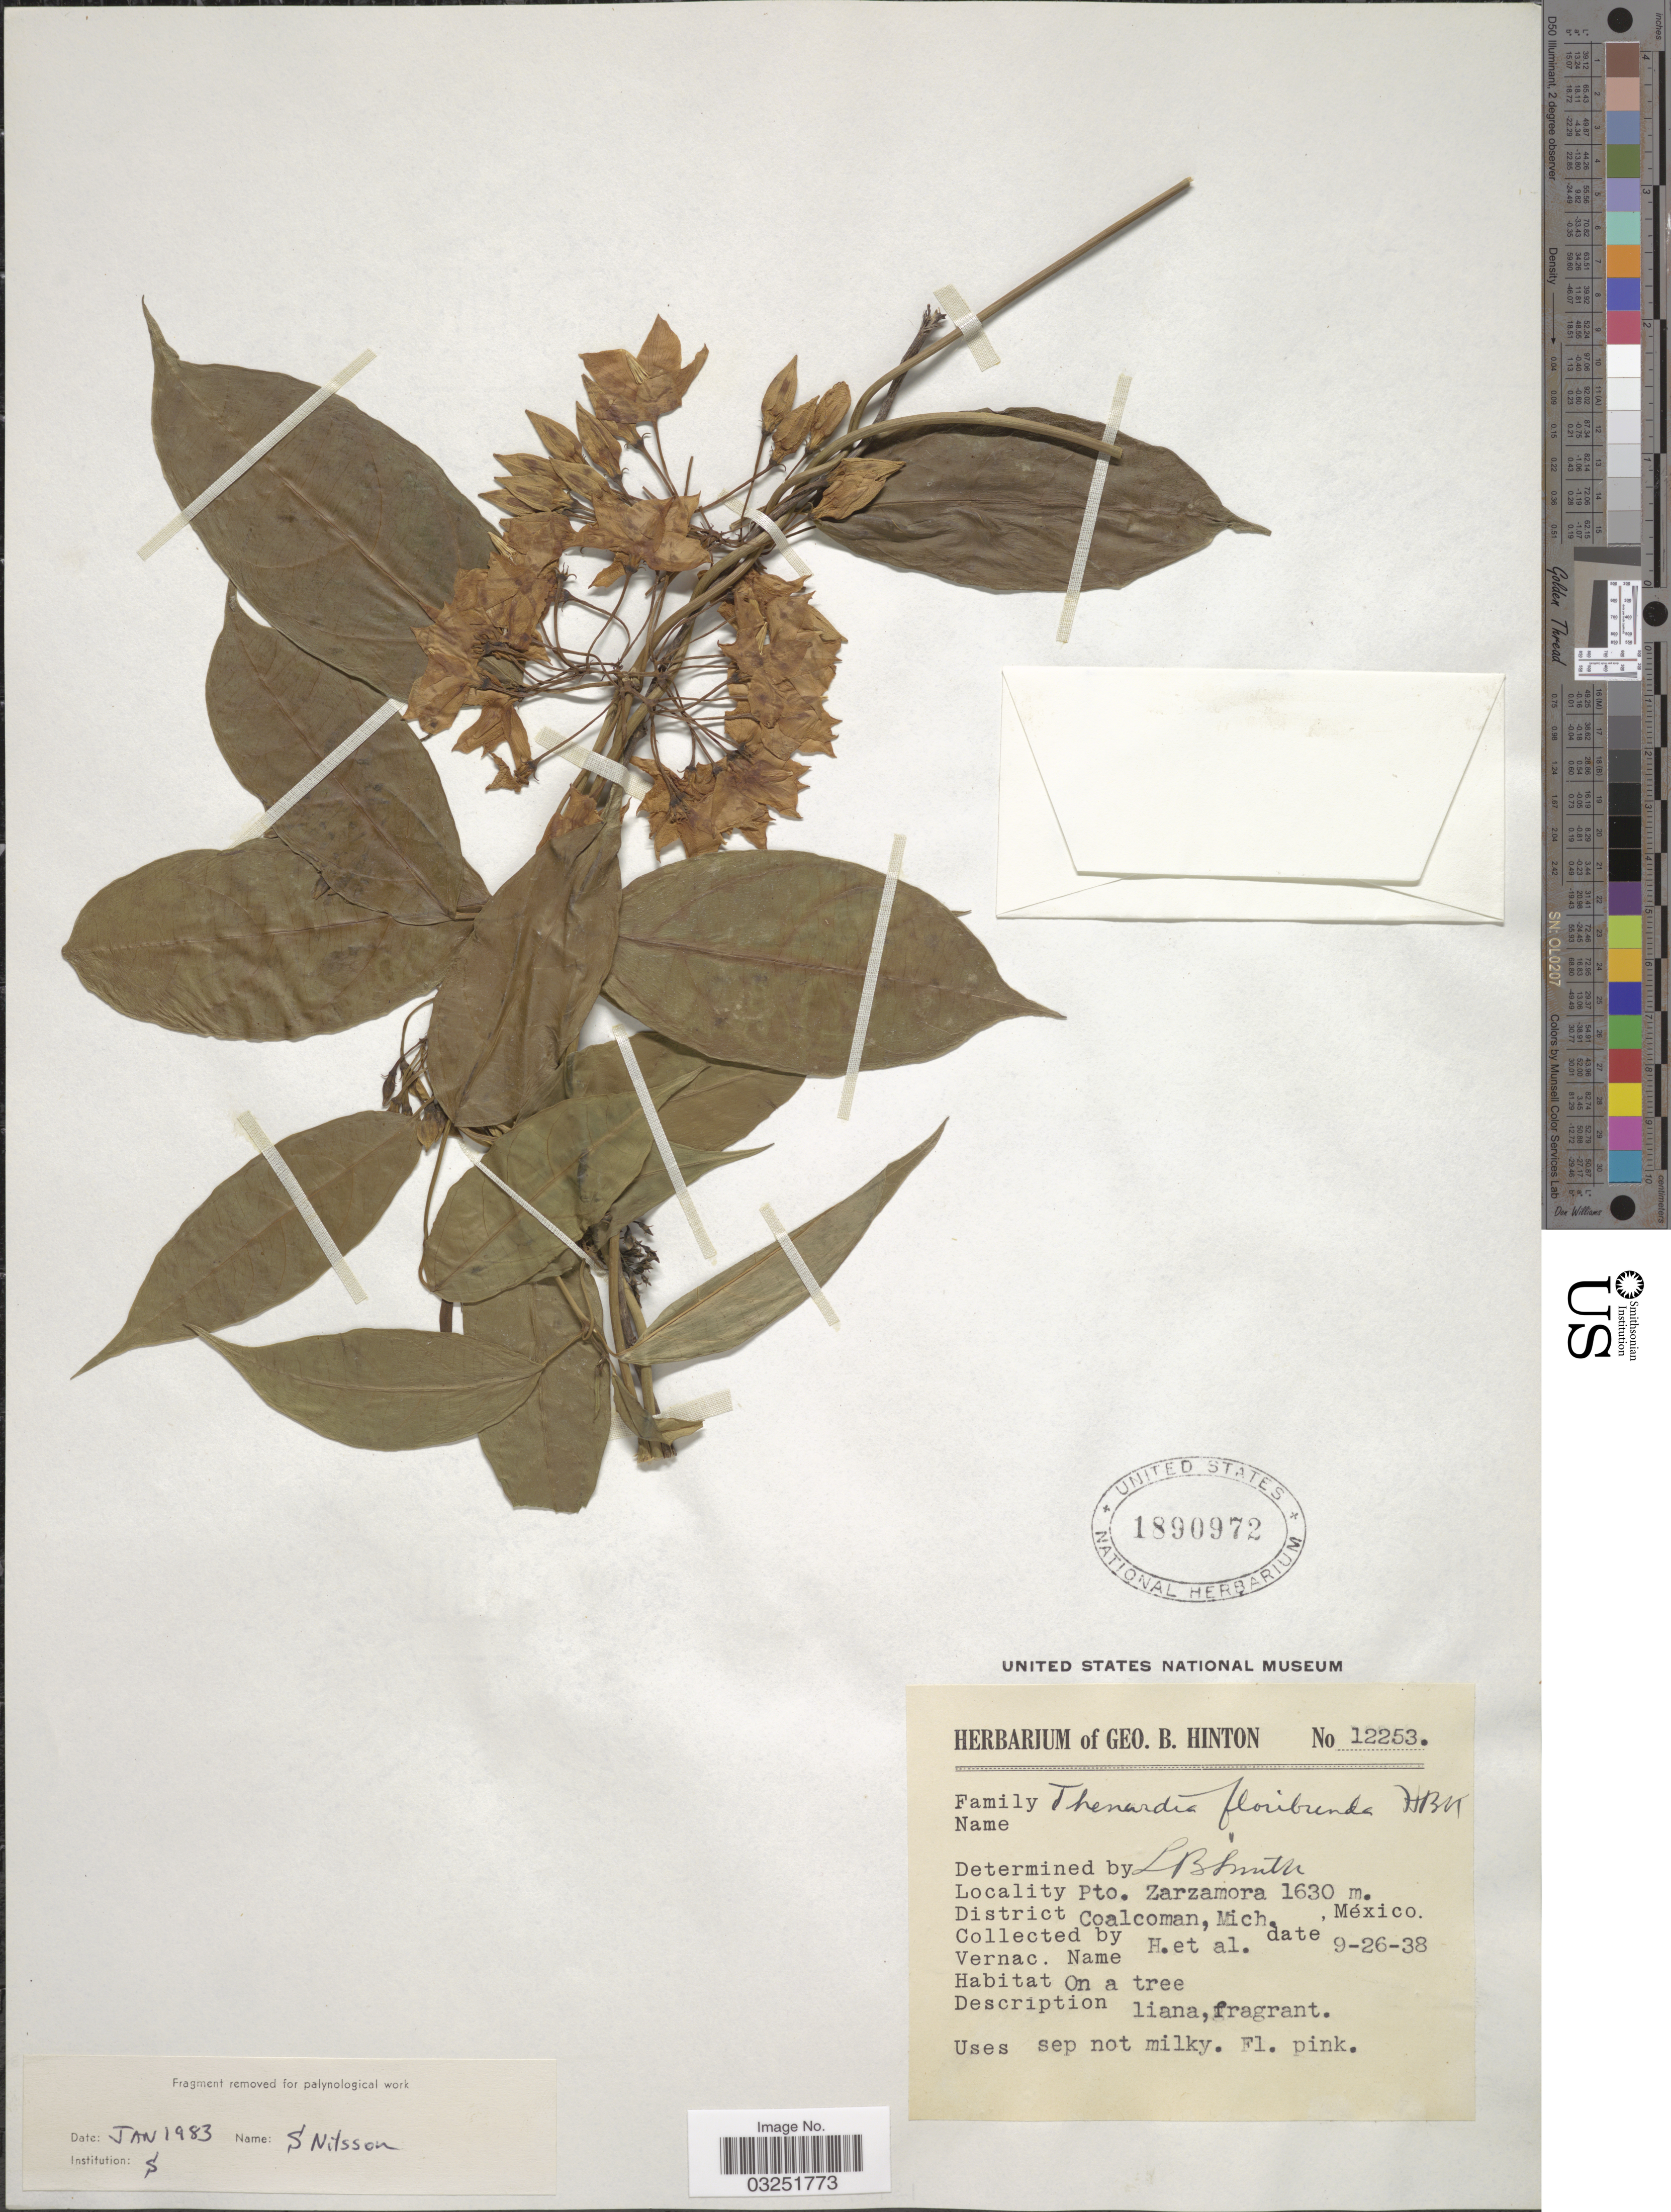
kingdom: Plantae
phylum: Tracheophyta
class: Magnoliopsida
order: Gentianales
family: Apocynaceae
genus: Thenardia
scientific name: Thenardia floribunda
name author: Kunth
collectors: G. B. Hinton & et al.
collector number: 12253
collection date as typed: Transcribed d/m/y: 26/9/38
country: Mexico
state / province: Michoacán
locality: Pto. Zarzamora, District Coalcoman, Mich., México.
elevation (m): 1630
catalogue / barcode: US 1890972